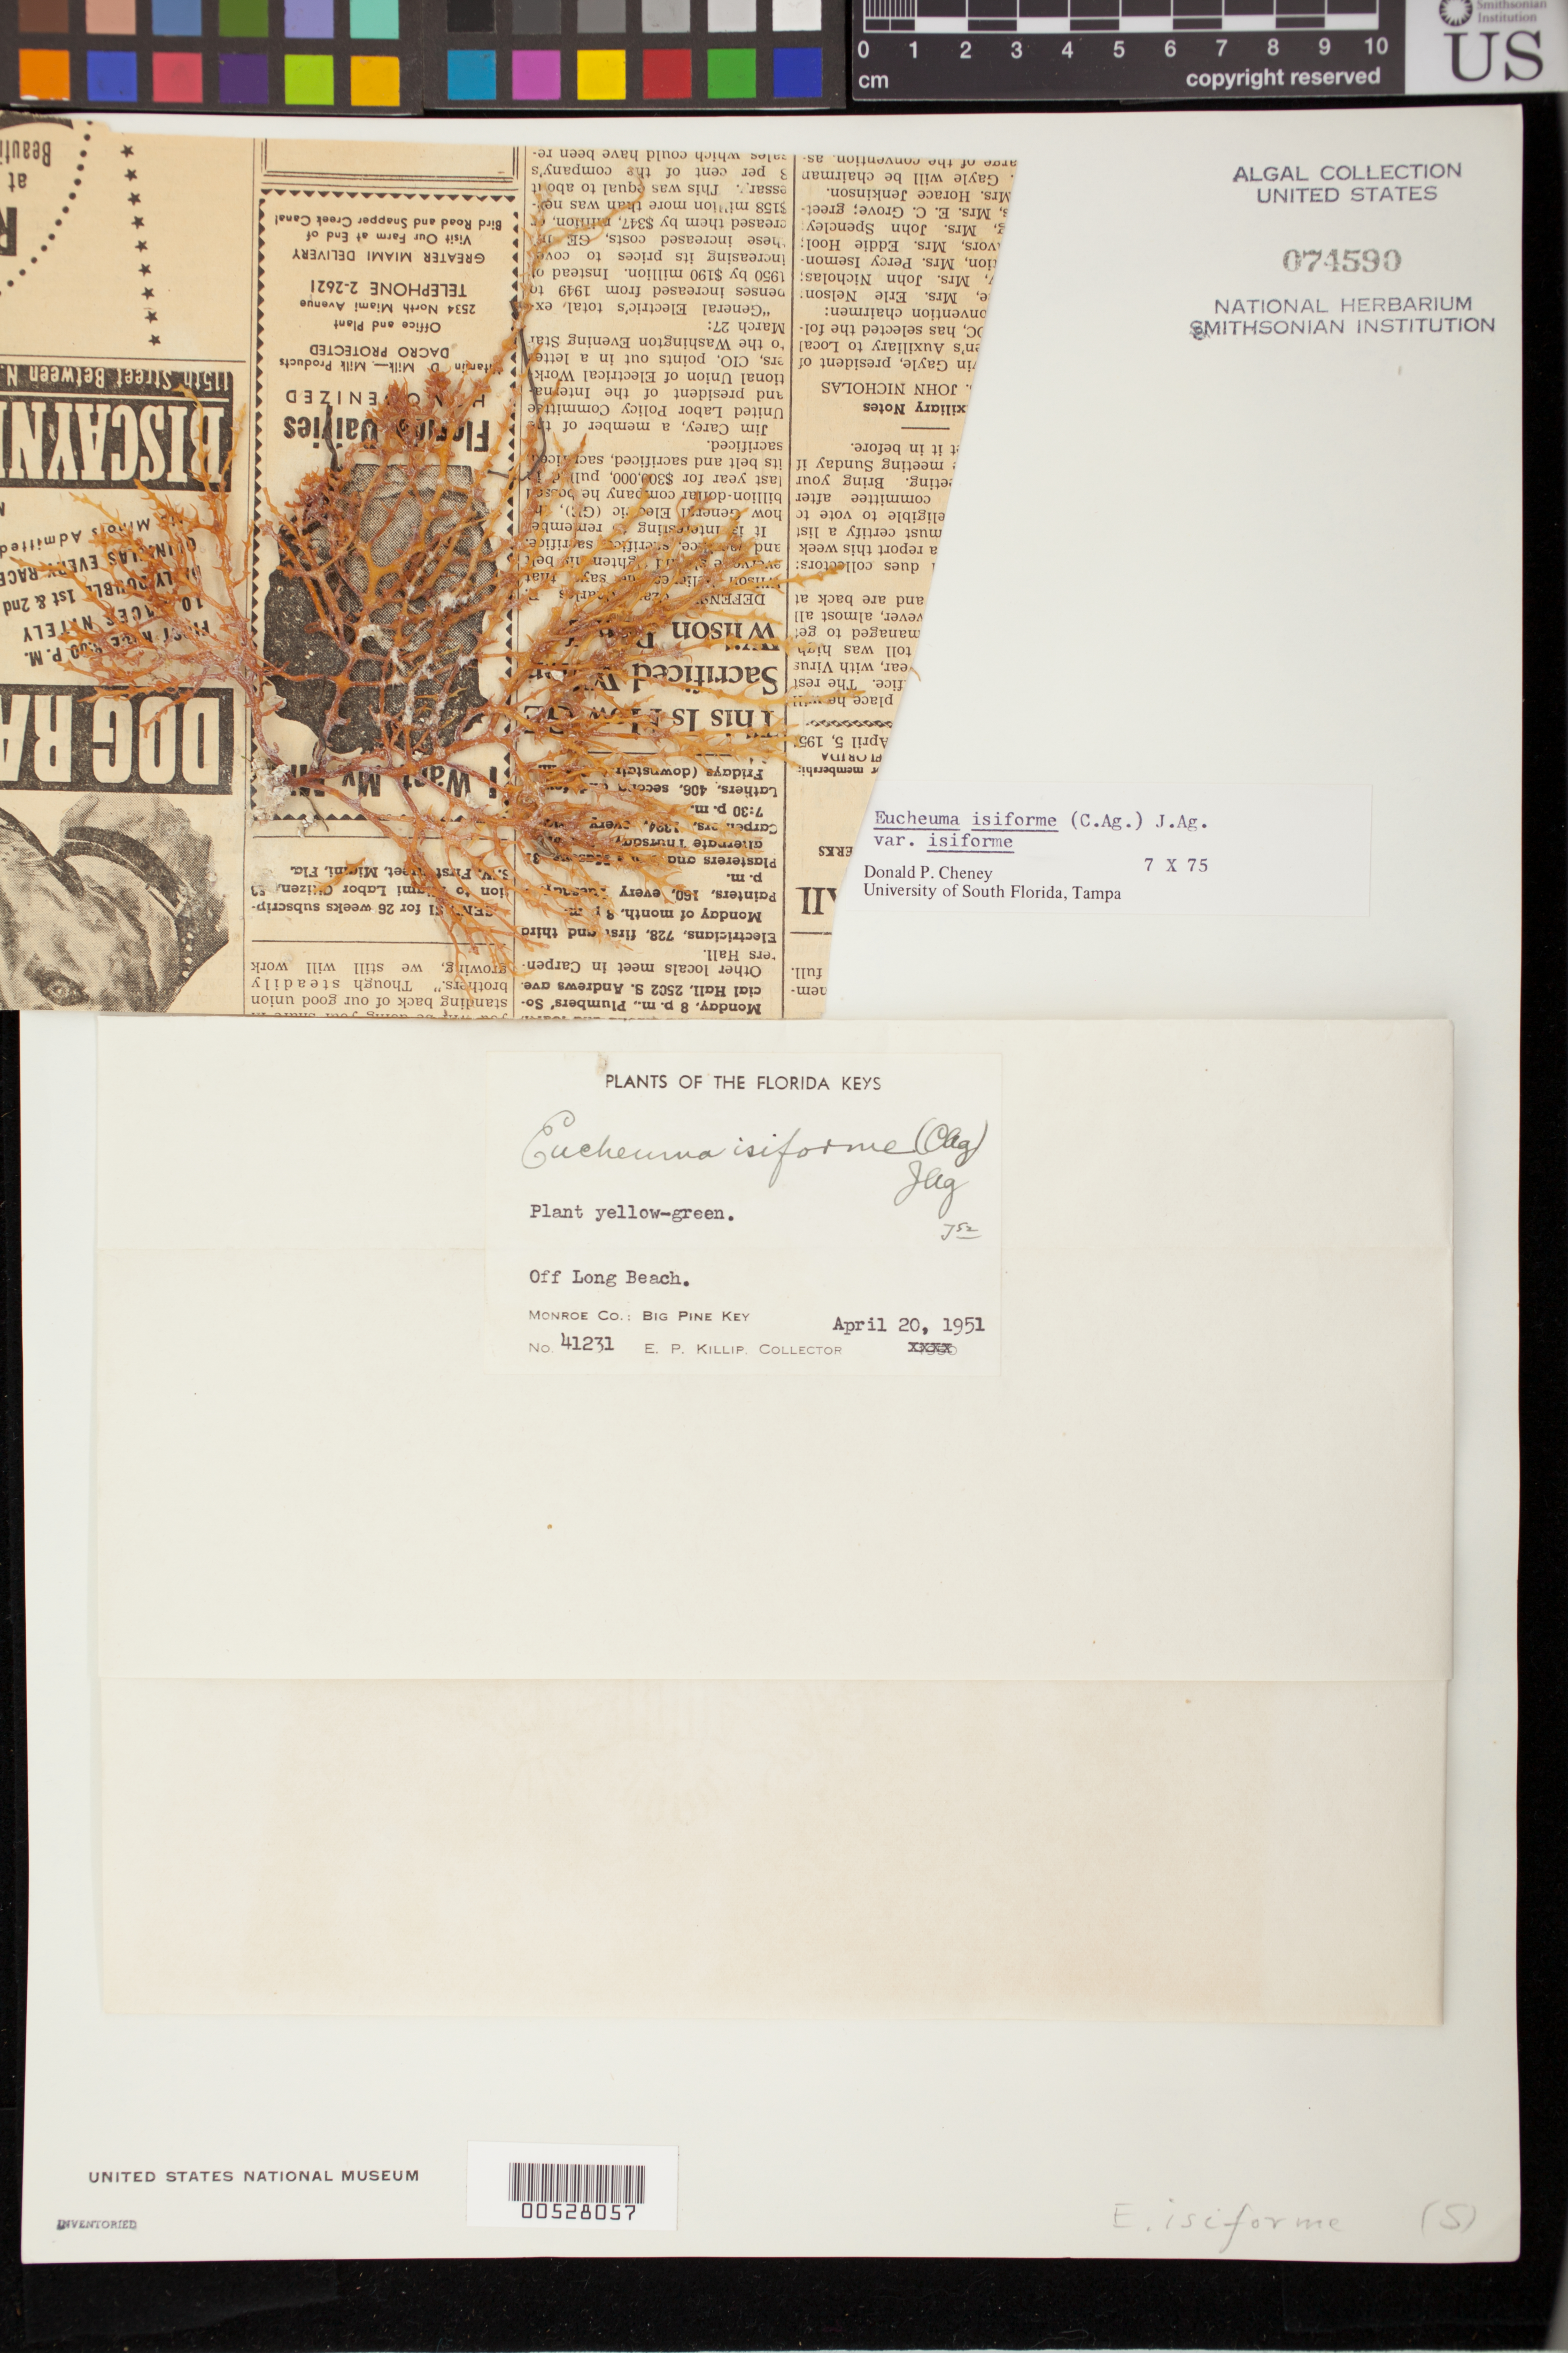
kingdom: Plantae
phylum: Rhodophyta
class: Florideophyceae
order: Gigartinales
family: Solieriaceae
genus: Eucheumatopsis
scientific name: Eucheumatopsis isiformis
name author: (C. Agardh) M.L. Núñez-Resendiz et al.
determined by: Algae name updating Project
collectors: E. P. Killip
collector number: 41231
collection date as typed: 20 Apr 1951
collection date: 1951-04-20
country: United States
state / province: Florida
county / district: Monroe County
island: Big Pine Key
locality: Off Long Beach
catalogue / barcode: US 74590